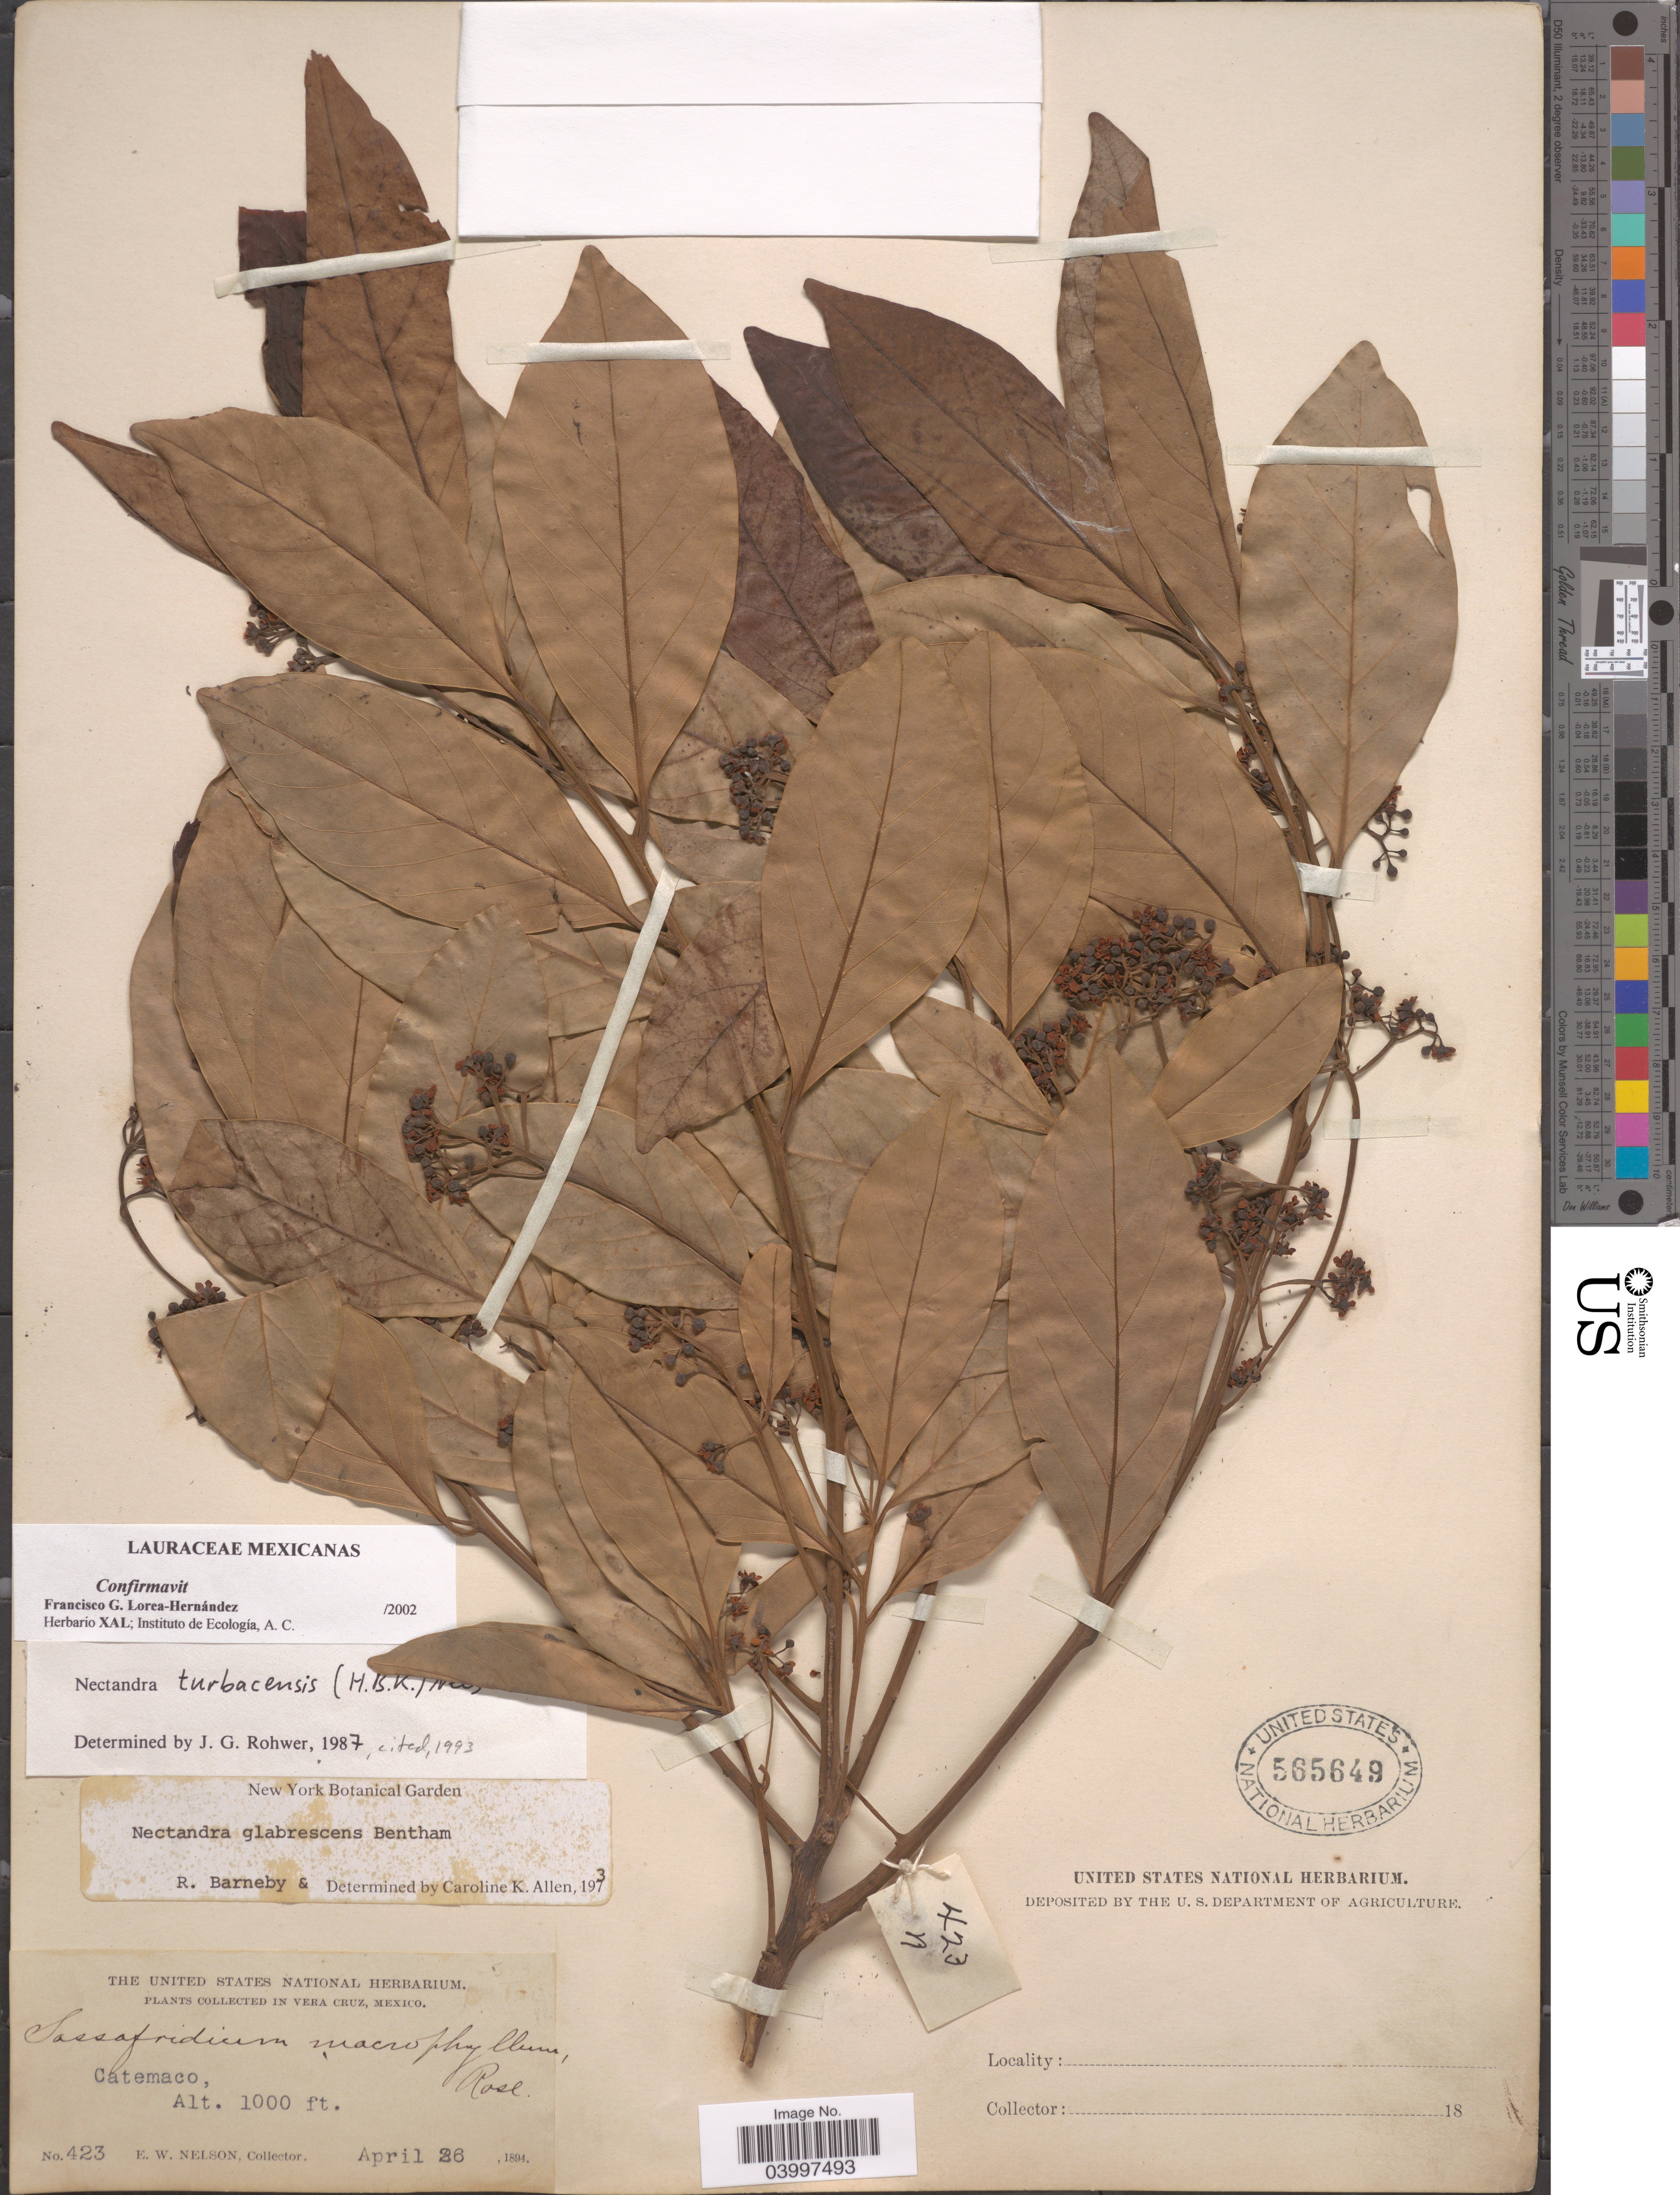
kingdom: Plantae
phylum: Tracheophyta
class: Magnoliopsida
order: Laurales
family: Lauraceae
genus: Nectandra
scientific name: Nectandra turbacensis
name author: (Kunth) Nees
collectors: E. W. Nelson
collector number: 423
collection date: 1894-04-26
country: Mexico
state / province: Veracruz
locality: Vera Cruz. Catemaco.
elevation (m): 305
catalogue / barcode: US 565649